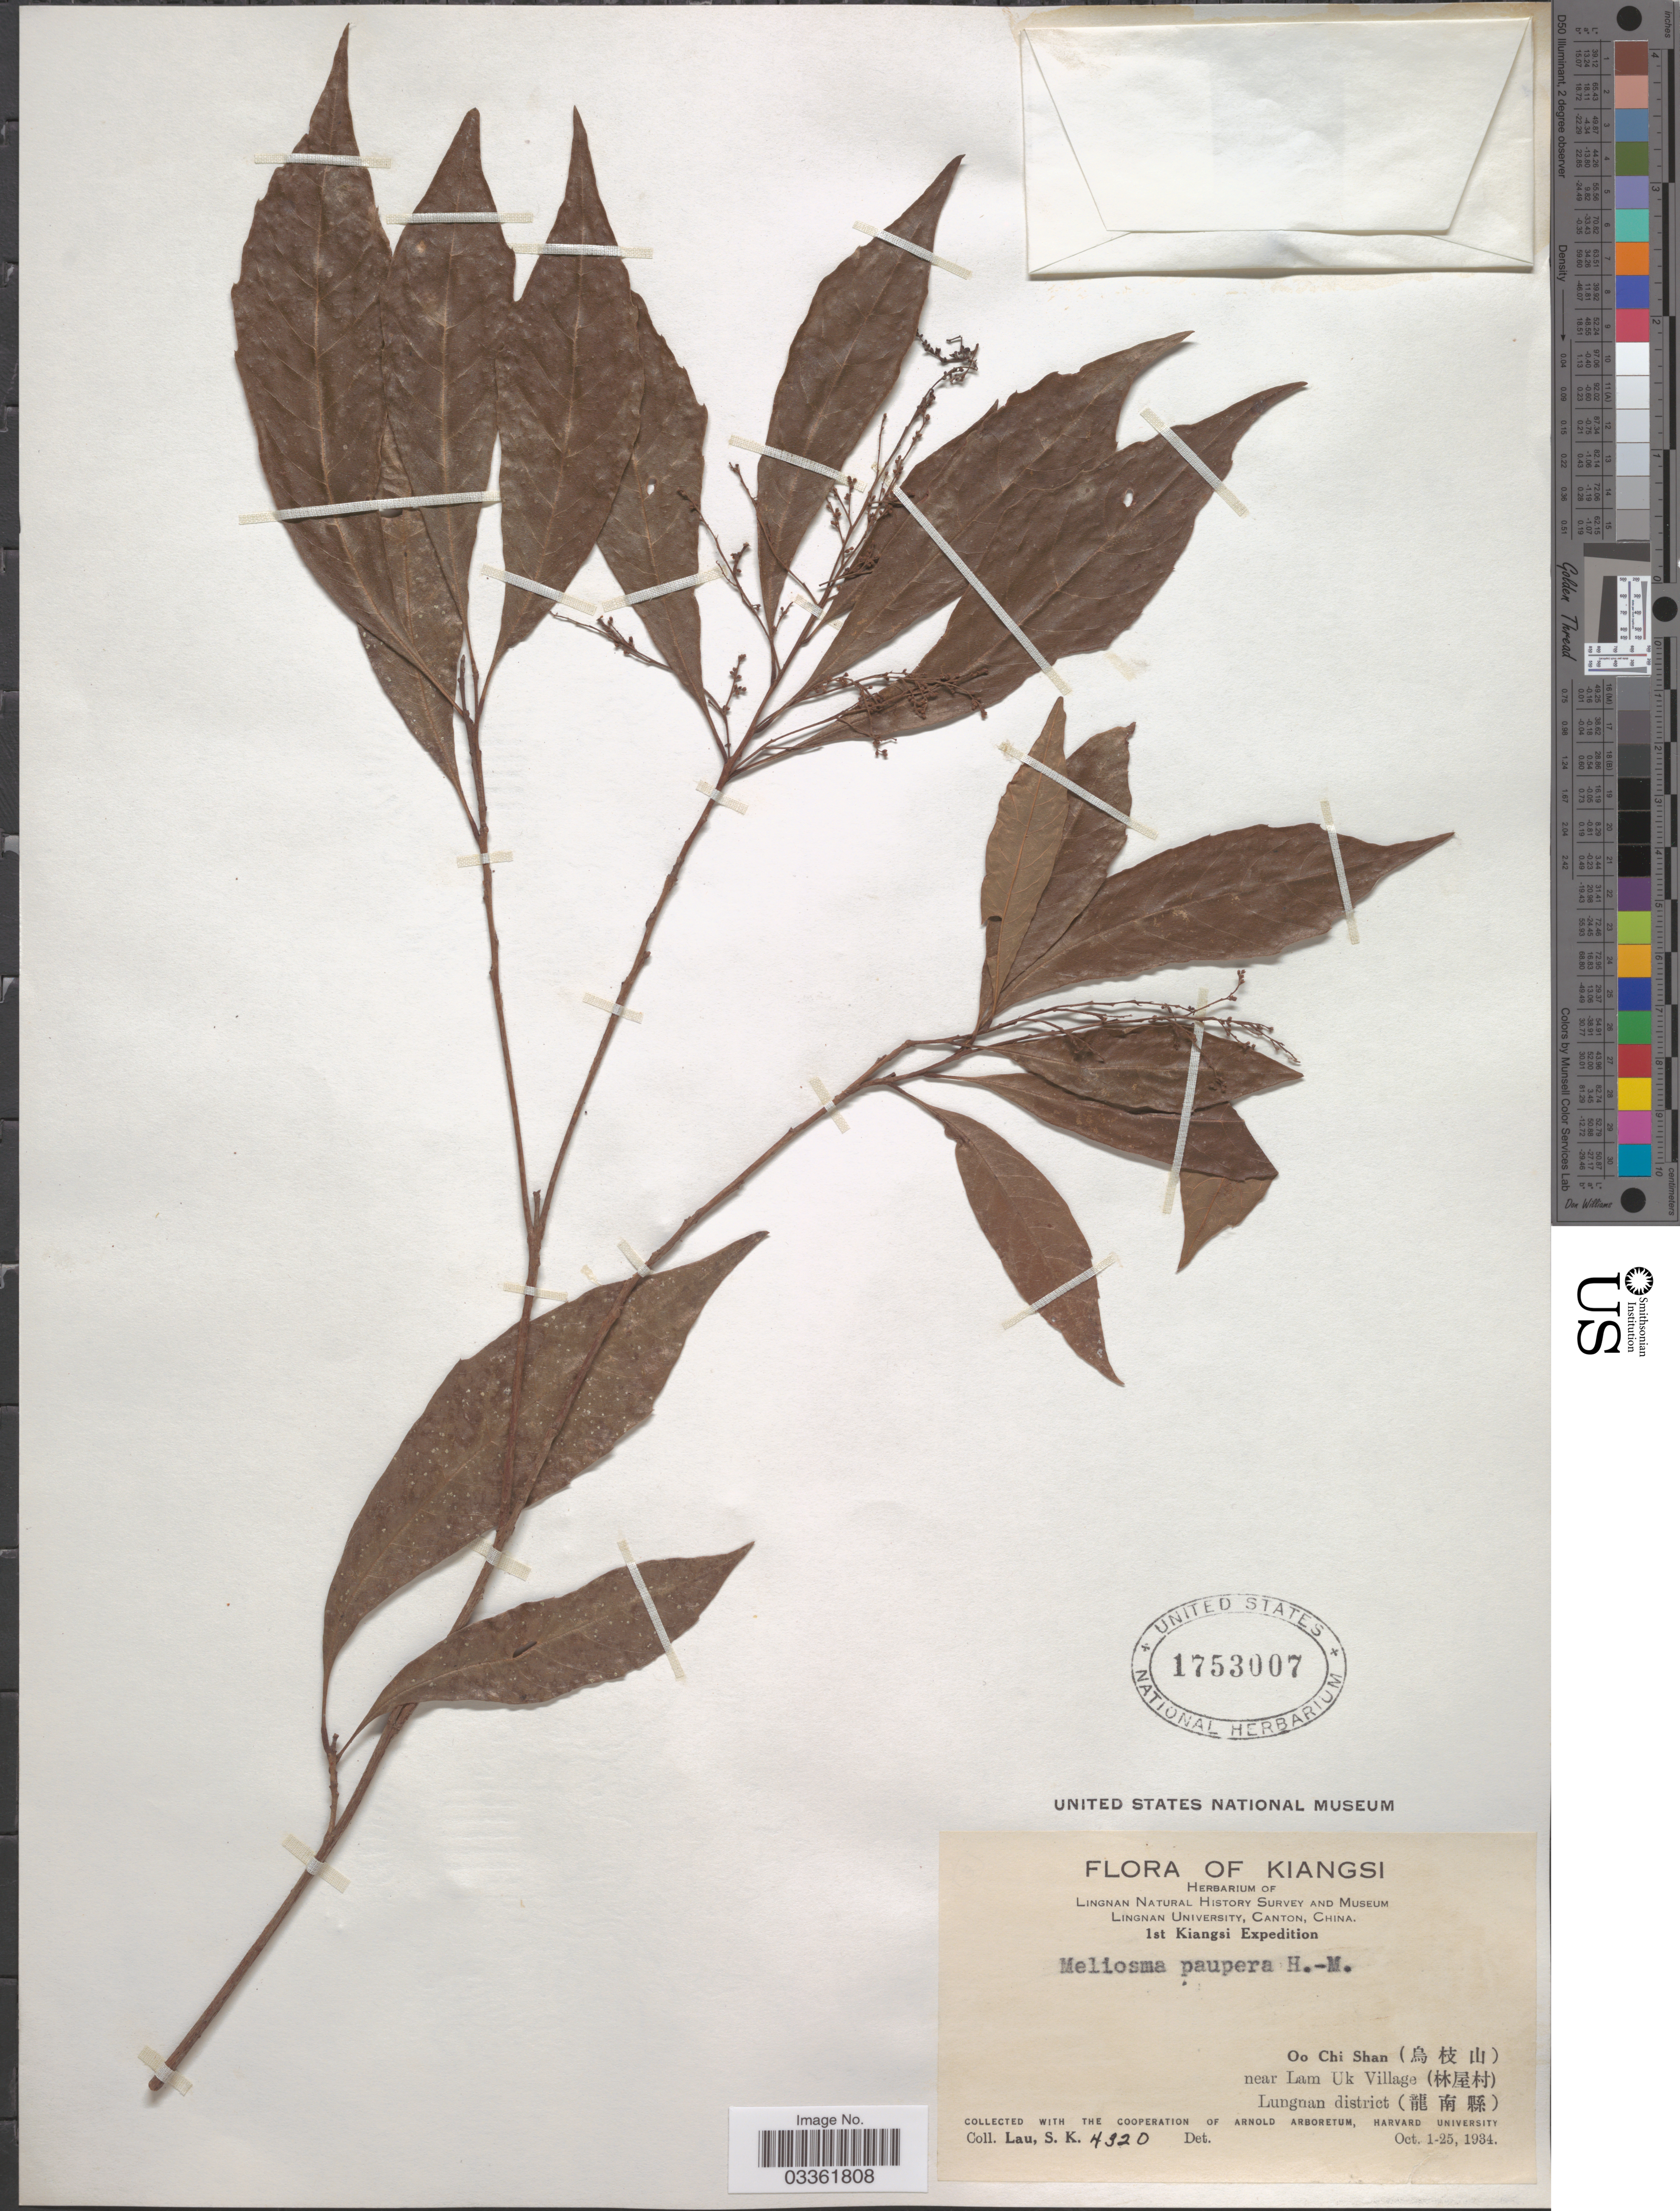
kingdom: Plantae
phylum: Tracheophyta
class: Magnoliopsida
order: Proteales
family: Sabiaceae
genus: Meliosma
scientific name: Meliosma paupera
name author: Hand.-Mazz.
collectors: S. K. Lau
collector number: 4320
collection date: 1934-10-01/1934-10-25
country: China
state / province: Jiangxi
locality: Kiangsi, Oo Chi Shan (X), near Lam Uk Village (X), Lungnan district (X).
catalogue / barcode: US 1753007